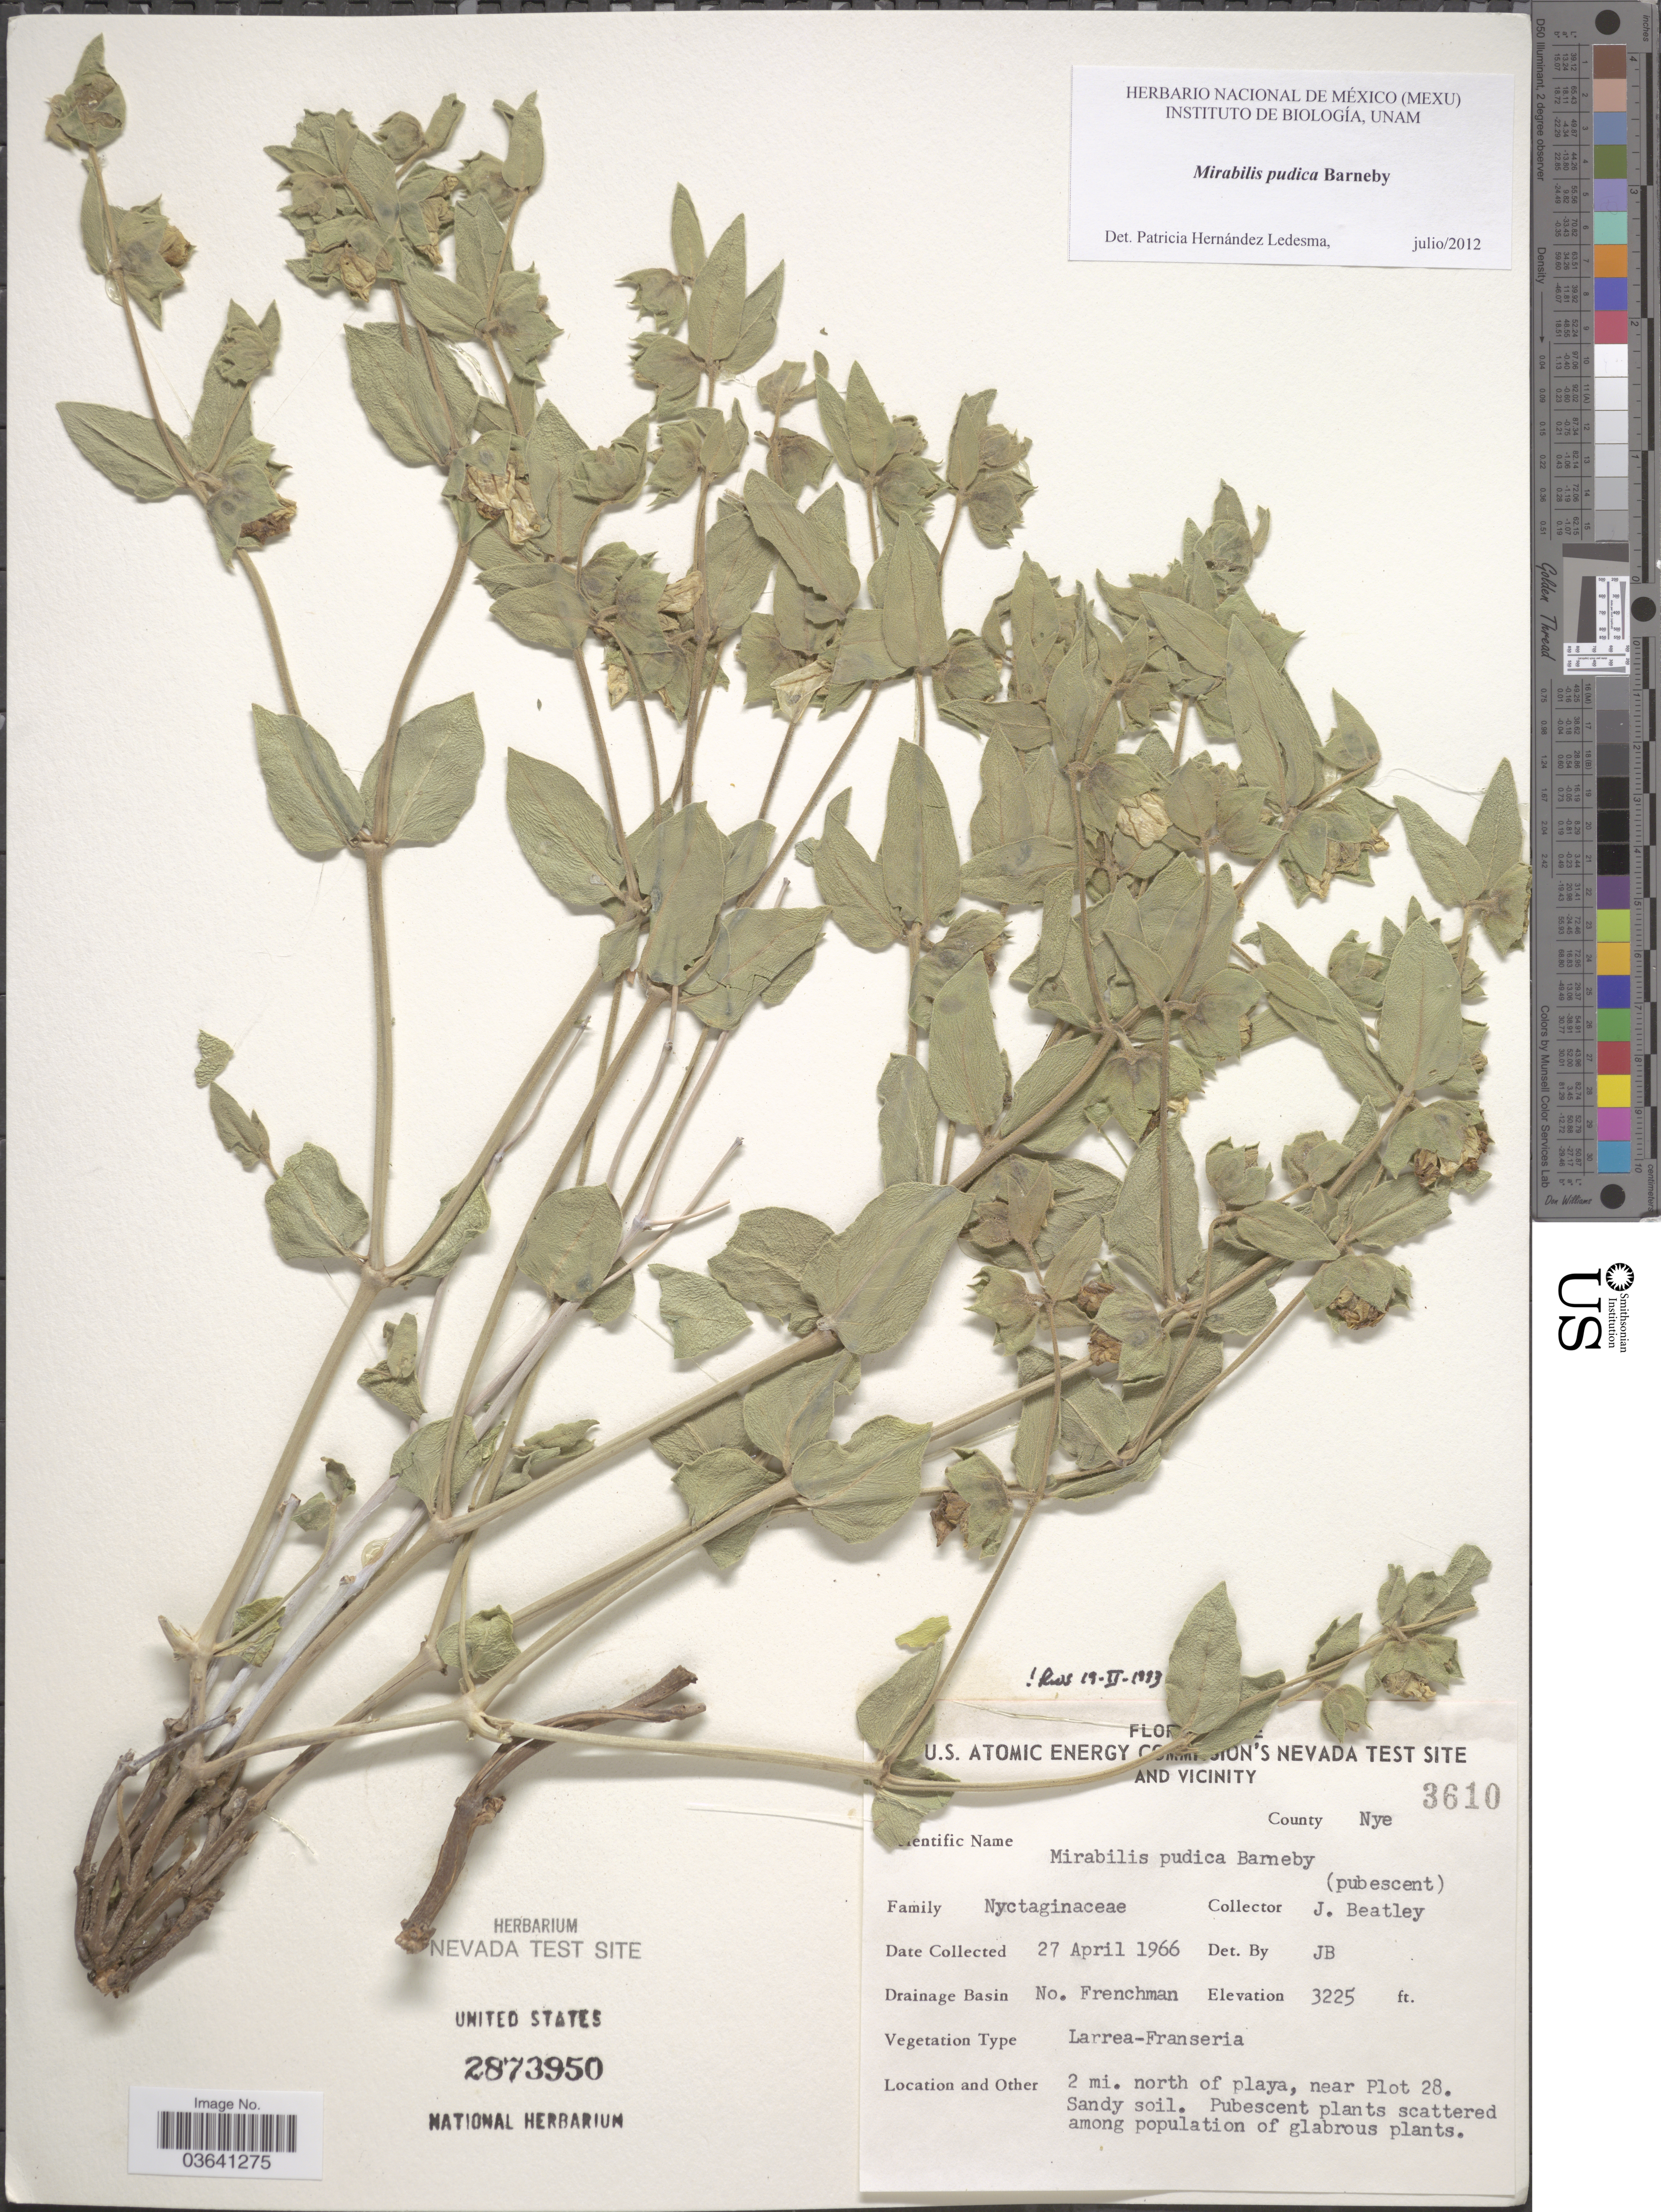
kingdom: Plantae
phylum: Tracheophyta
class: Magnoliopsida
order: Caryophyllales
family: Nyctaginaceae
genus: Mirabilis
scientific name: Mirabilis pudica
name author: Barneby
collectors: J. C. Beatley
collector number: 3610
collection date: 1966-04-27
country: United States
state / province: Nevada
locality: U.S. Atomic Energy Commission's Nevada Test Site and Vicinity. County Nye. Drainage Basin No. Frenchman. 2 mi. north of playa, near Plot 28.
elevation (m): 983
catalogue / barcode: US 2873950